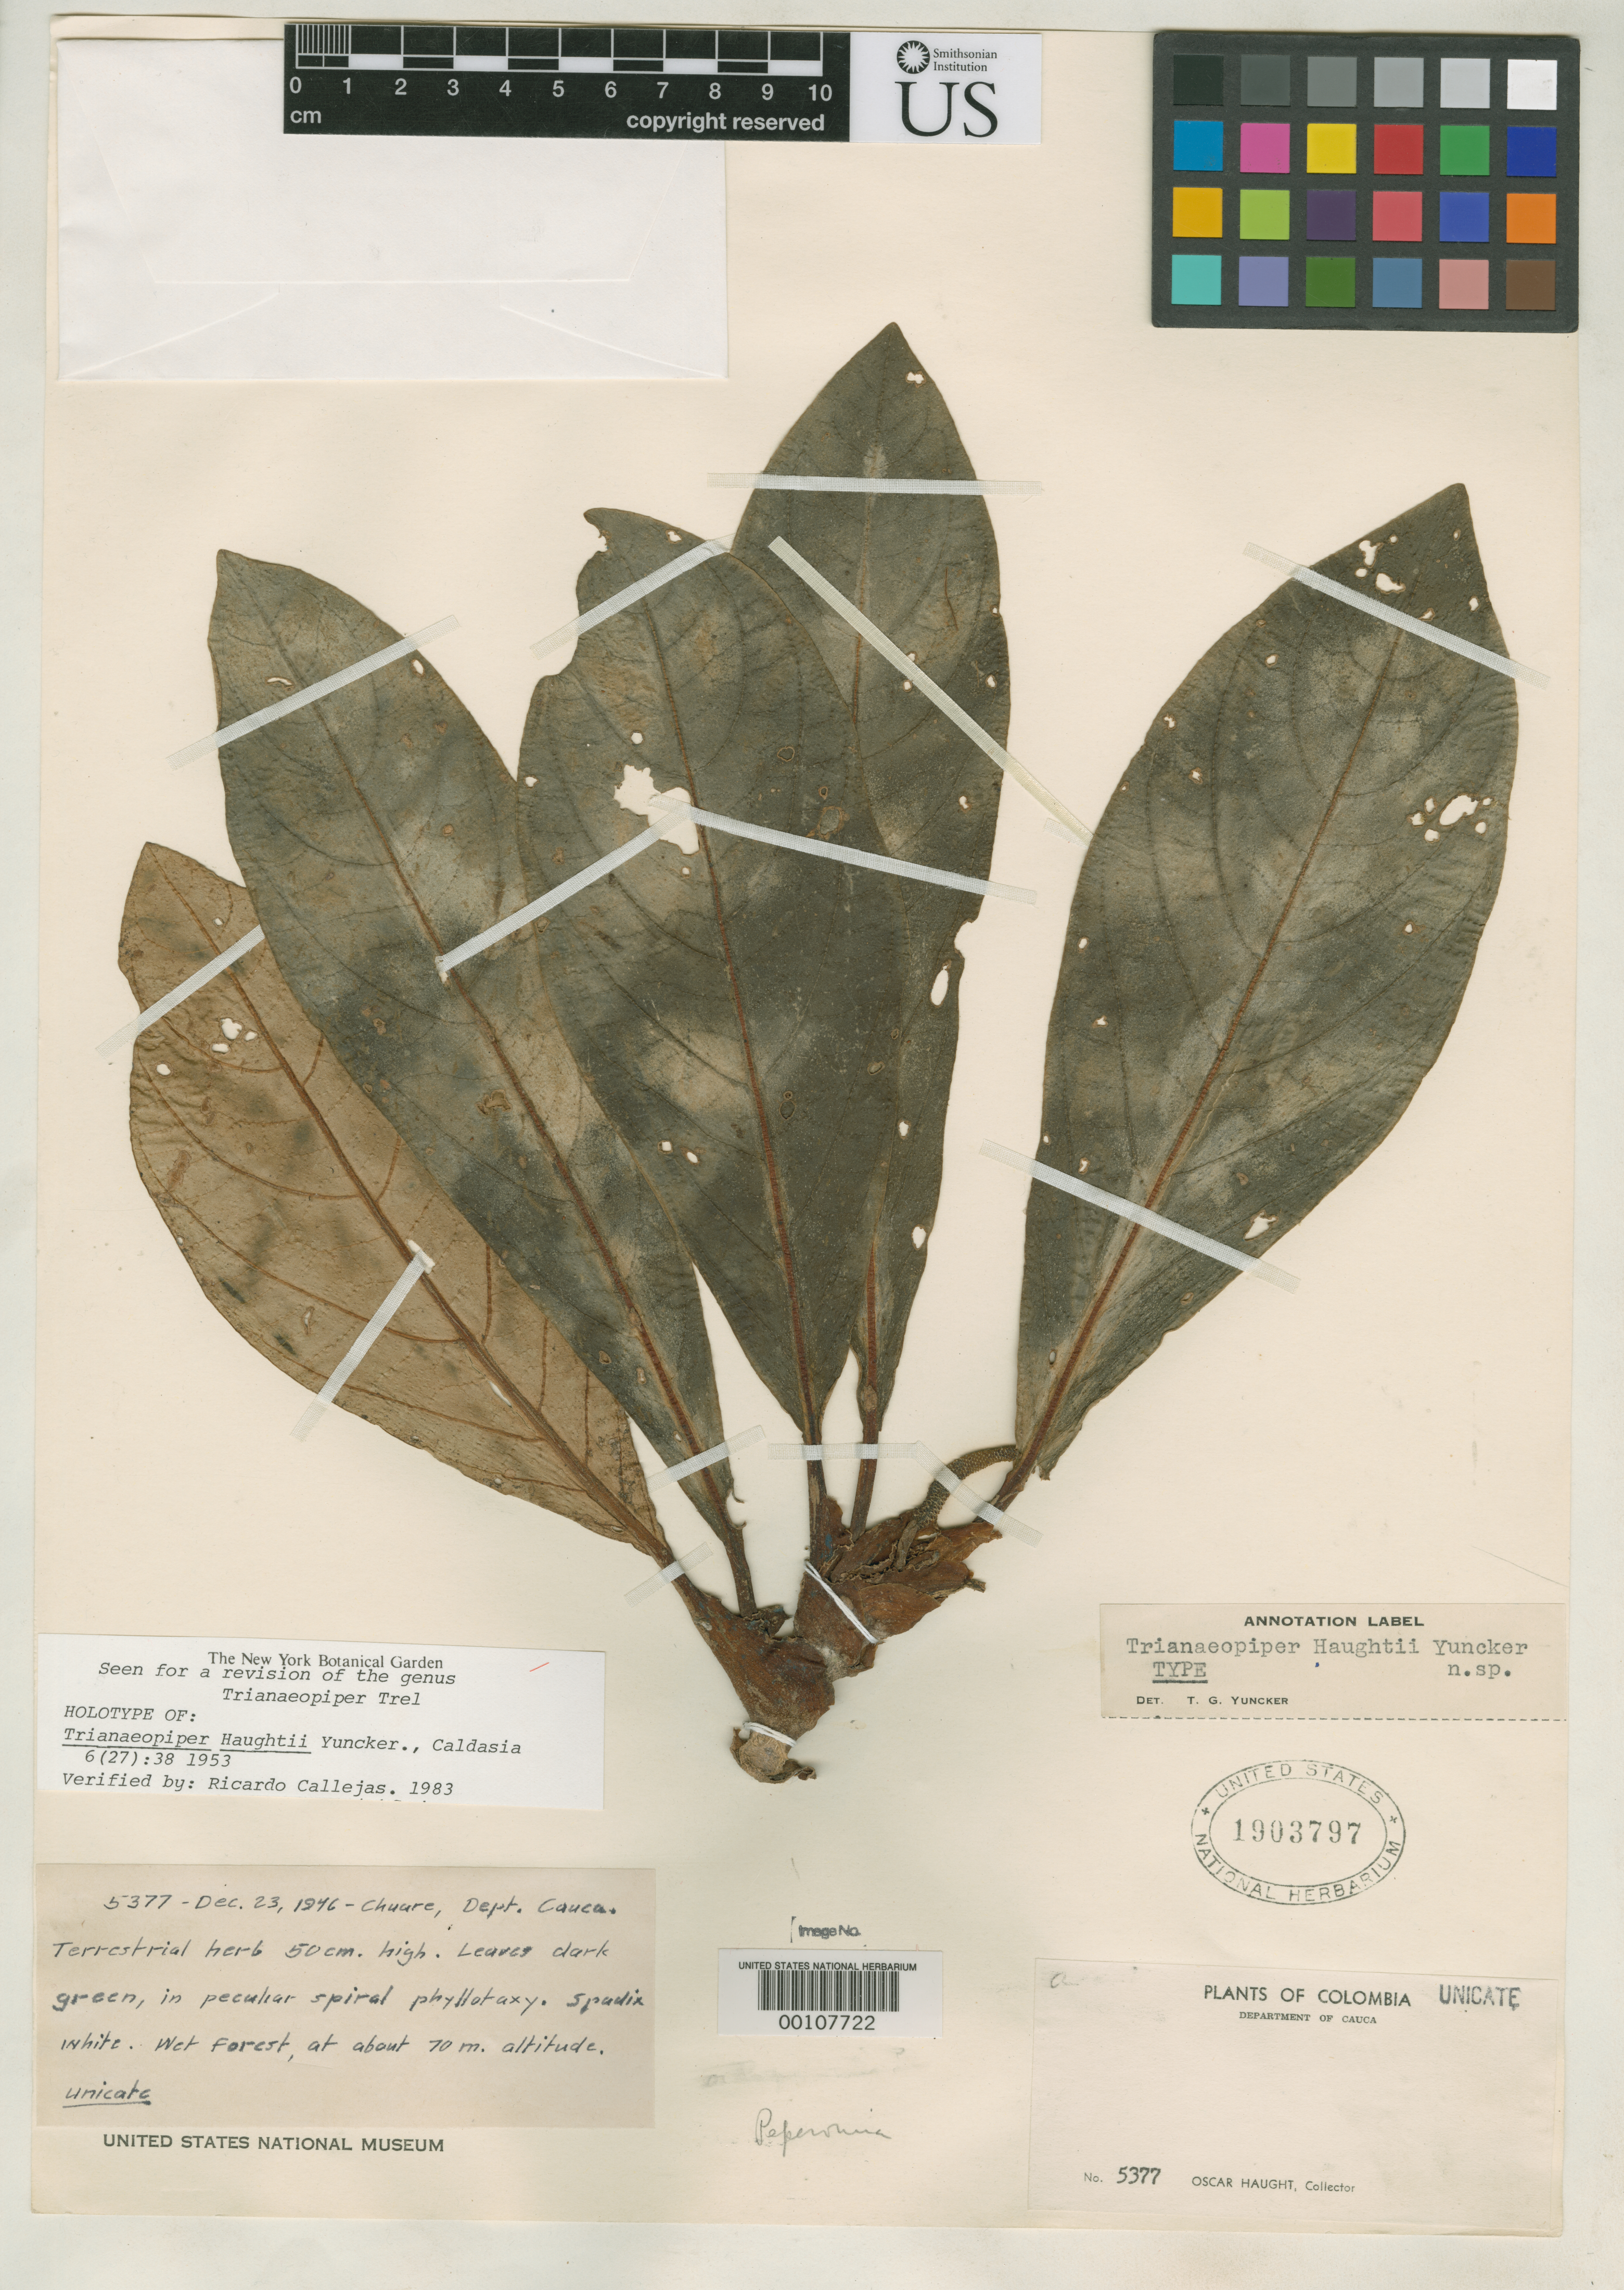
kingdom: Plantae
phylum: Tracheophyta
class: Magnoliopsida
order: Piperales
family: Piperaceae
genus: Trianaeopiper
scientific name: Trianaeopiper haughtii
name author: Yunck.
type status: Holotype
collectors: O. L. Haught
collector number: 5377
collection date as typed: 23 Dec 1946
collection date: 1946-12-23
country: Colombia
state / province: Cauca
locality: Chuure.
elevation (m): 70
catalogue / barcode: US 1903797